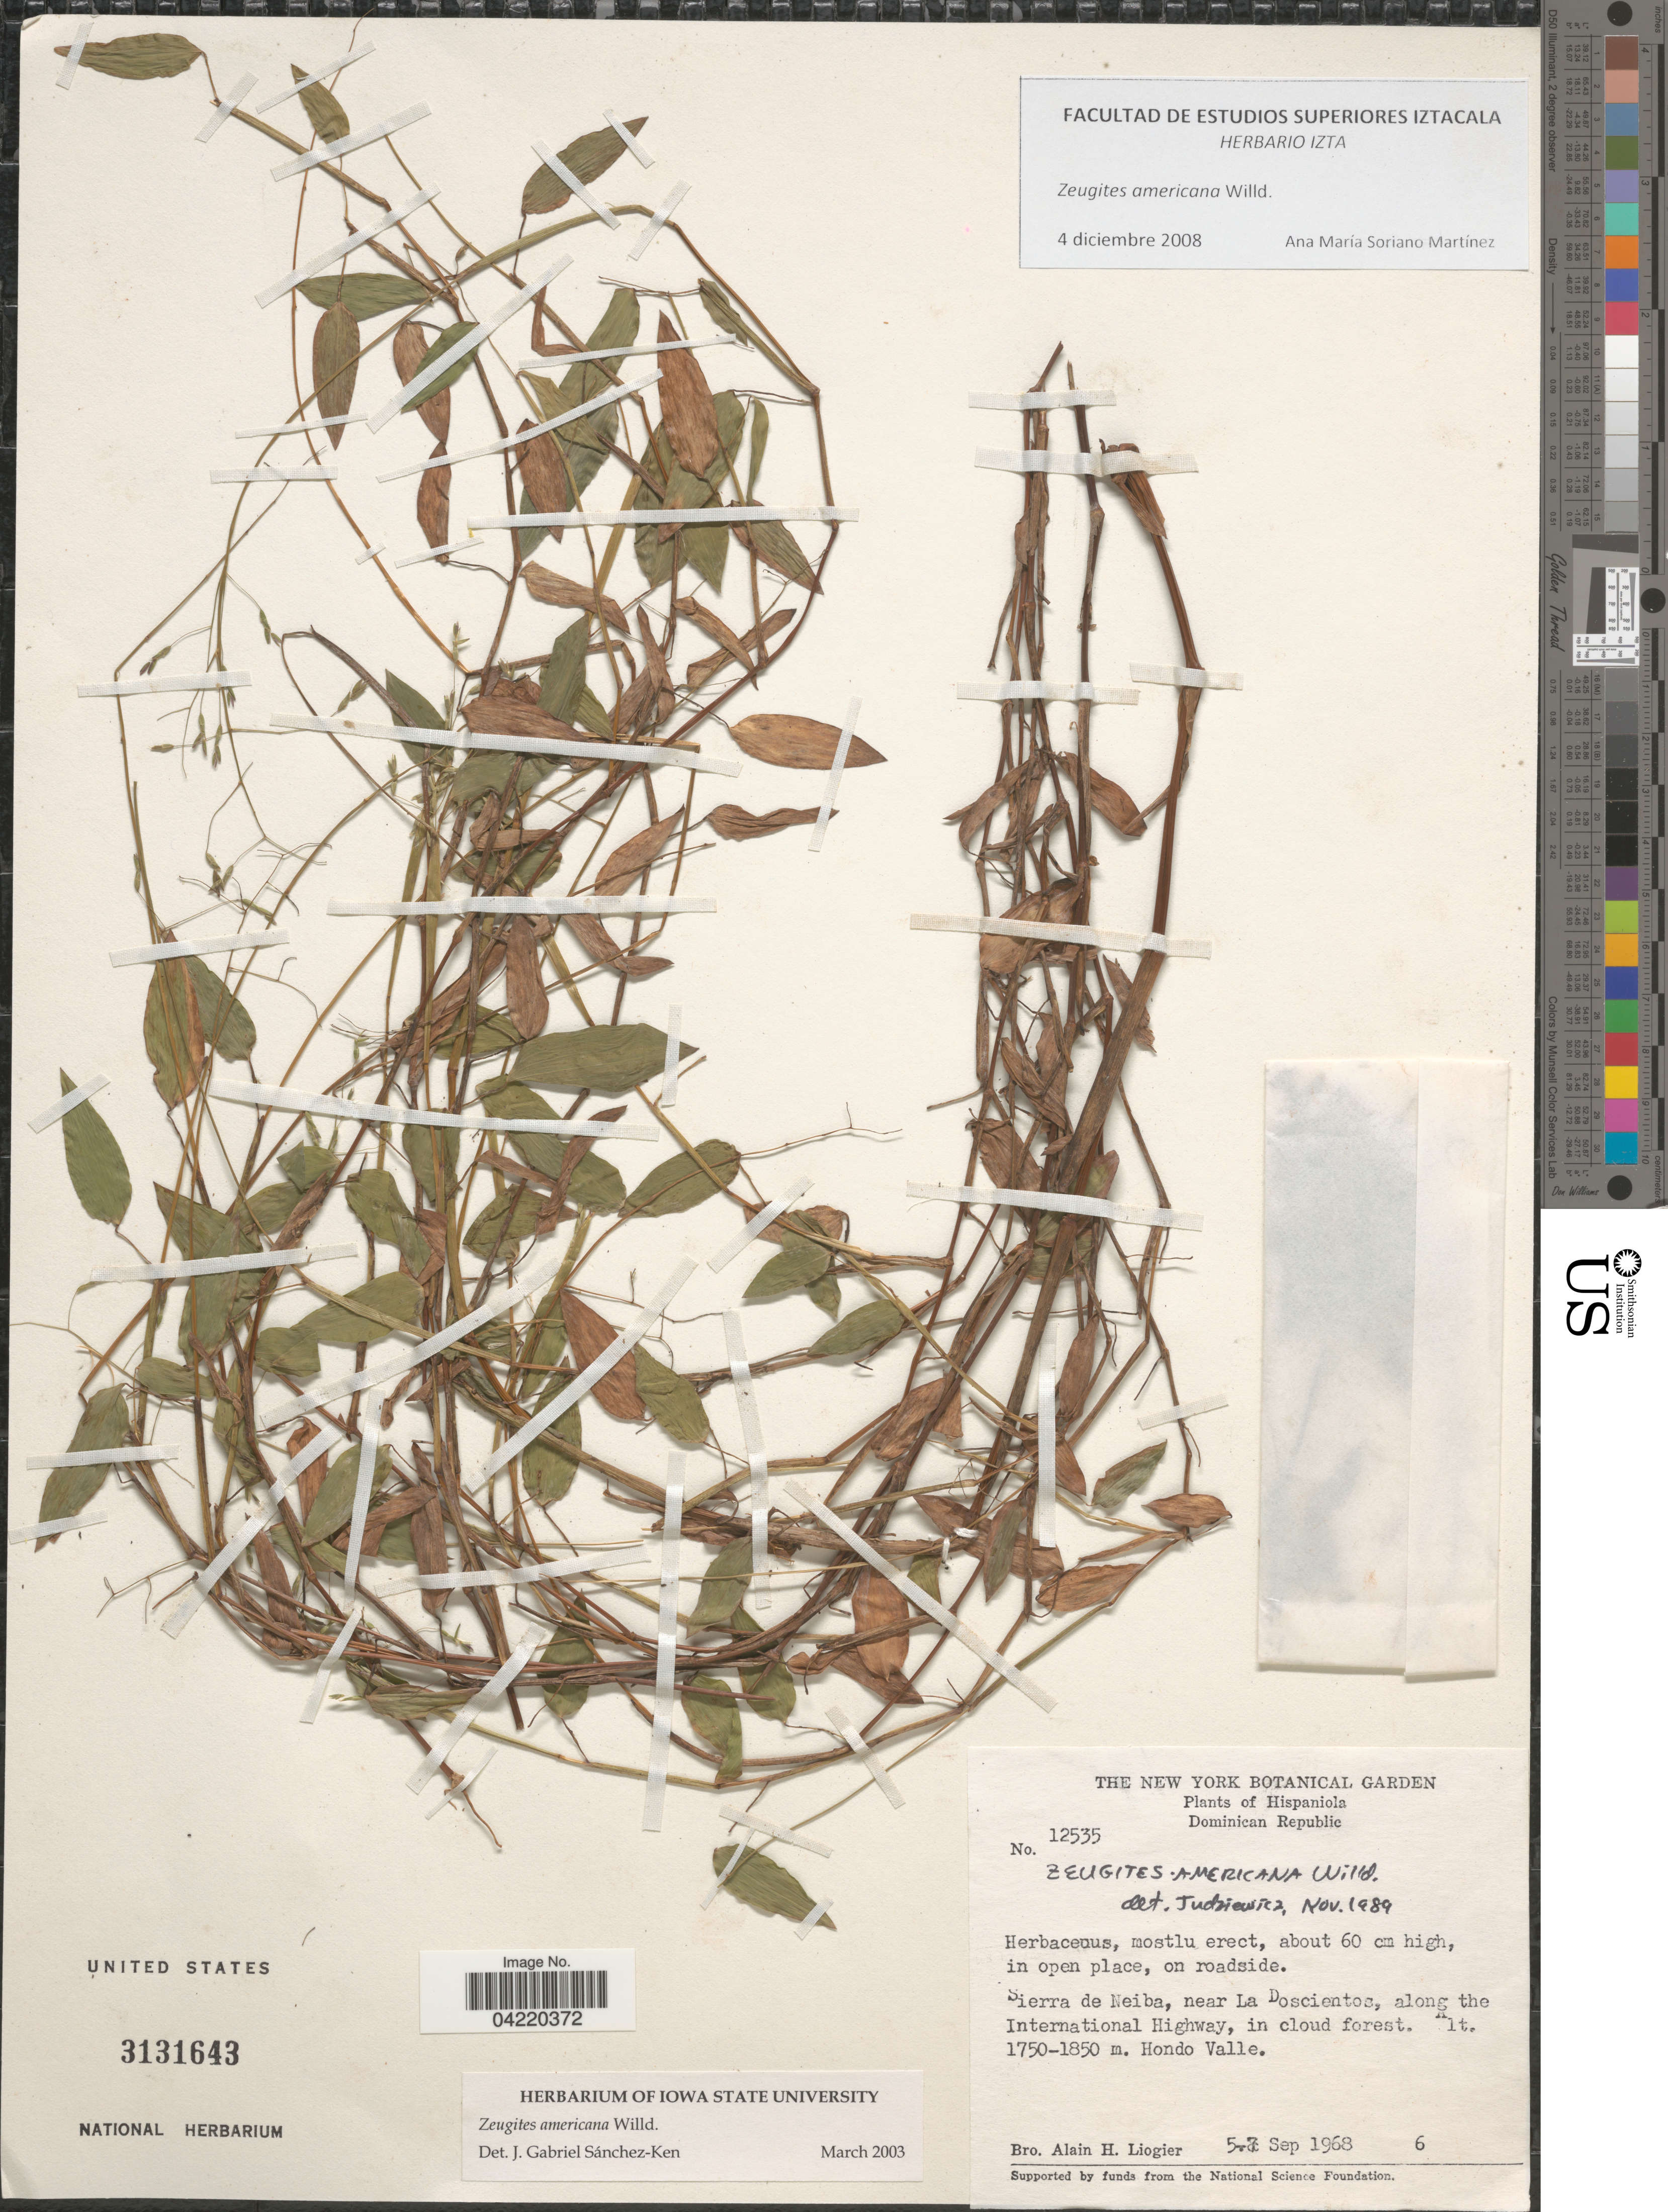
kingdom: Plantae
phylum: Tracheophyta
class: Liliopsida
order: Poales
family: Poaceae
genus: Zeugites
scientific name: Zeugites americanus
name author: Willd.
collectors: A. H. Liogier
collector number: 12535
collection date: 1968-09-05/1968-09-07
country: Dominican Republic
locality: Hispaniola. Sierra de Neiba, near La Doscientos, along the International Highway, in cloud forest. Hondo Valle.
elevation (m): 1750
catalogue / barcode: US 3131643